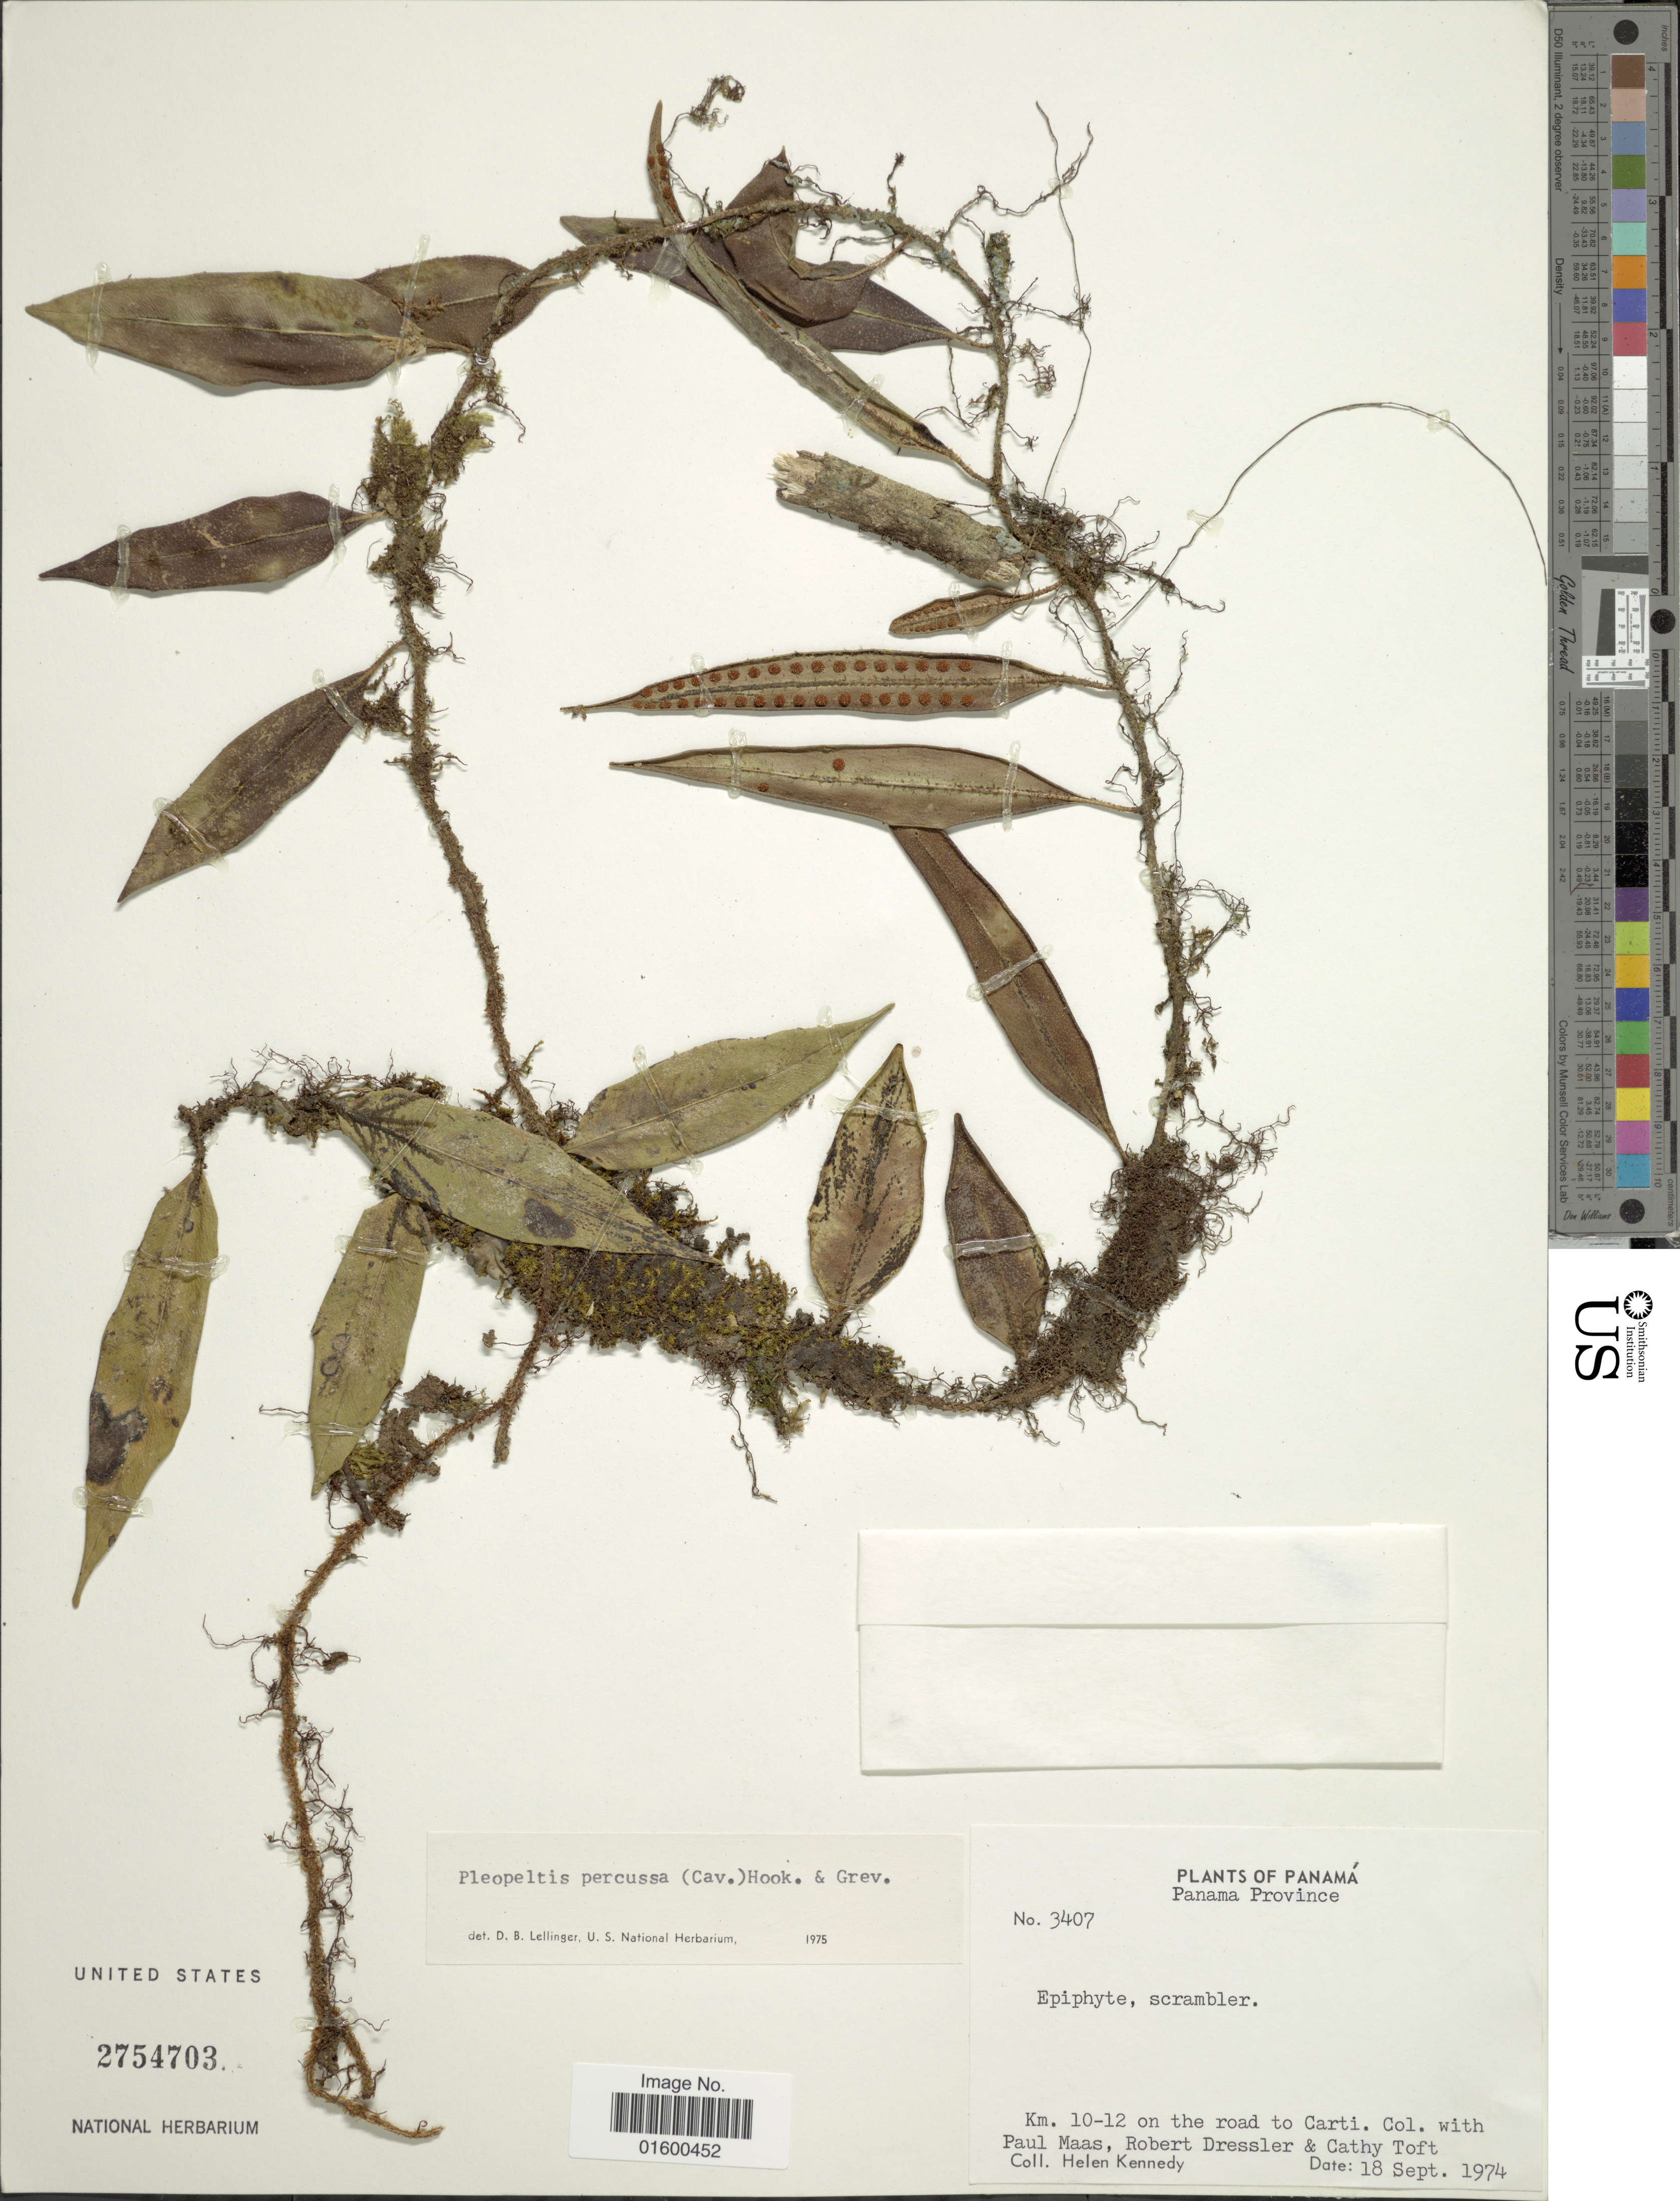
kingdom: Plantae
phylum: Tracheophyta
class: Polypodiopsida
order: Polypodiales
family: Polypodiaceae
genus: Microgramma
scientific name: Microgramma percussa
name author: (Cav.) de la Sota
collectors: P. Maas, R. Dressler, C. Toft & H. Kennedy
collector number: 3407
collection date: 1974-09-18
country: Panama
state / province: Panamá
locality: Panama Province, Km 10-12 on the road to Carti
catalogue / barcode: US 2754703